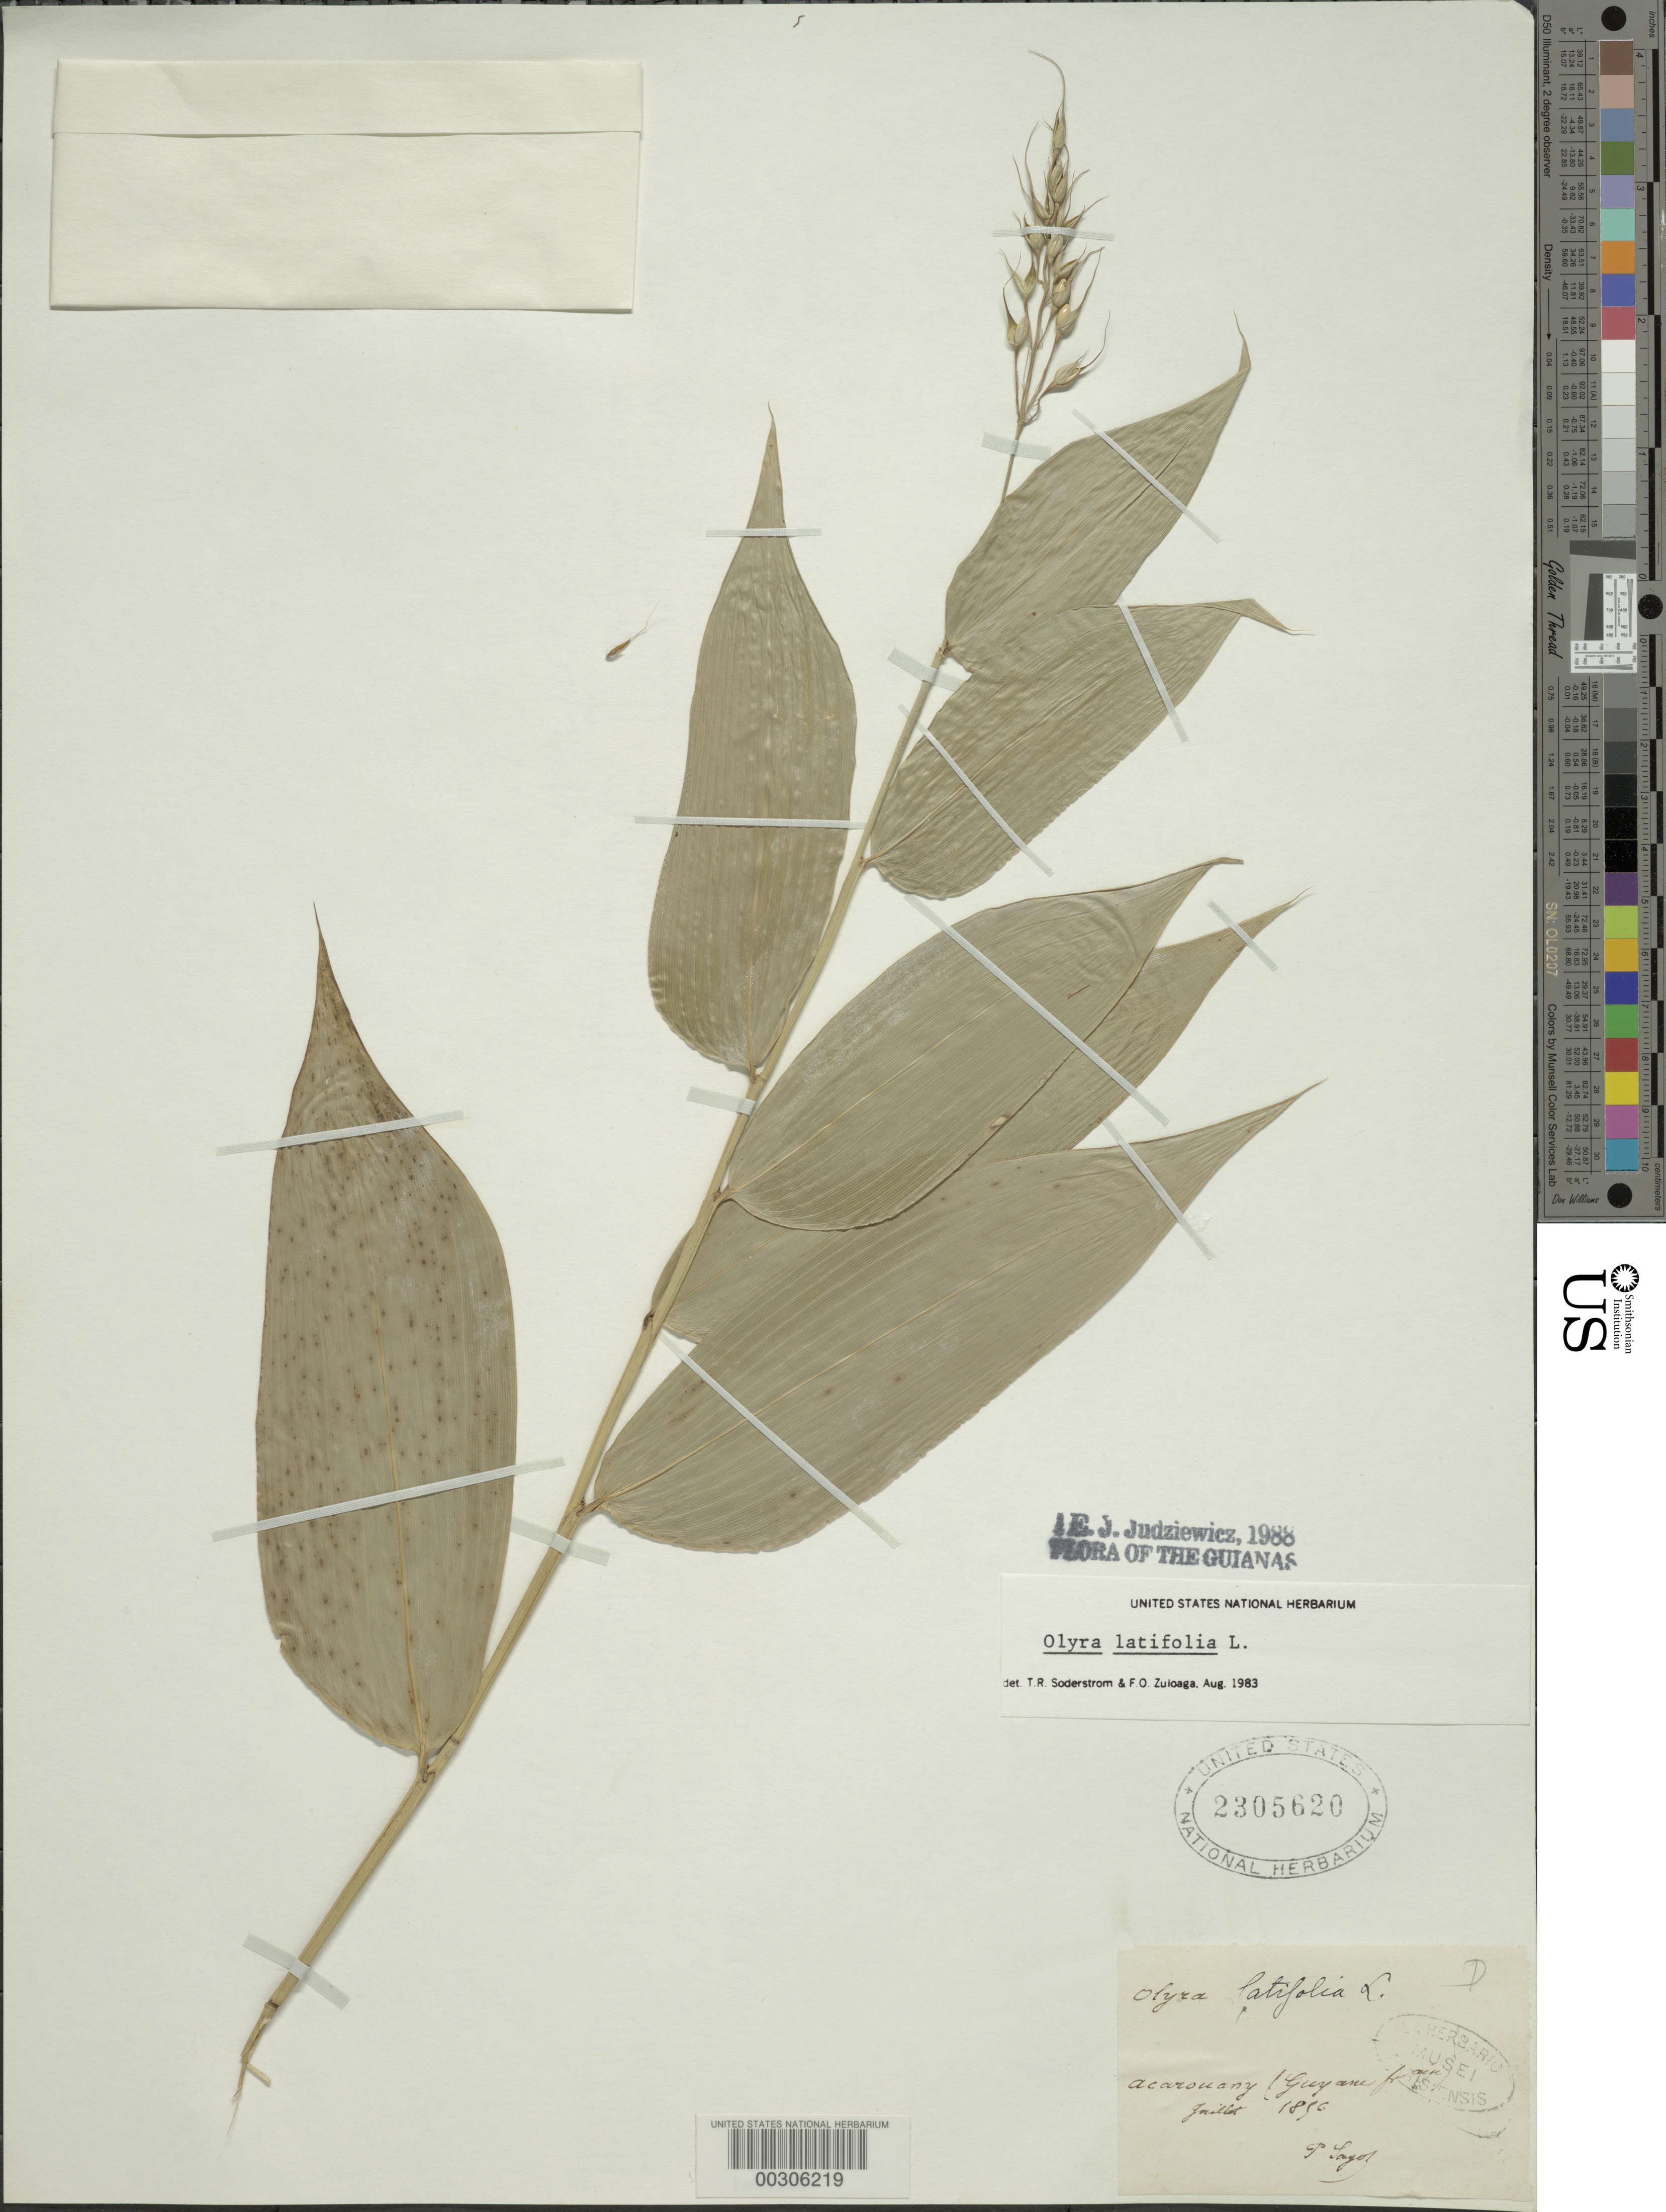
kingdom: Plantae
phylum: Tracheophyta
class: Liliopsida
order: Poales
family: Poaceae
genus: Olyra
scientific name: Olyra latifolia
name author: L.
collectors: Sagot, --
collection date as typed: Jul 1896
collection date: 1896-07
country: French Guiana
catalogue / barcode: US 2305620